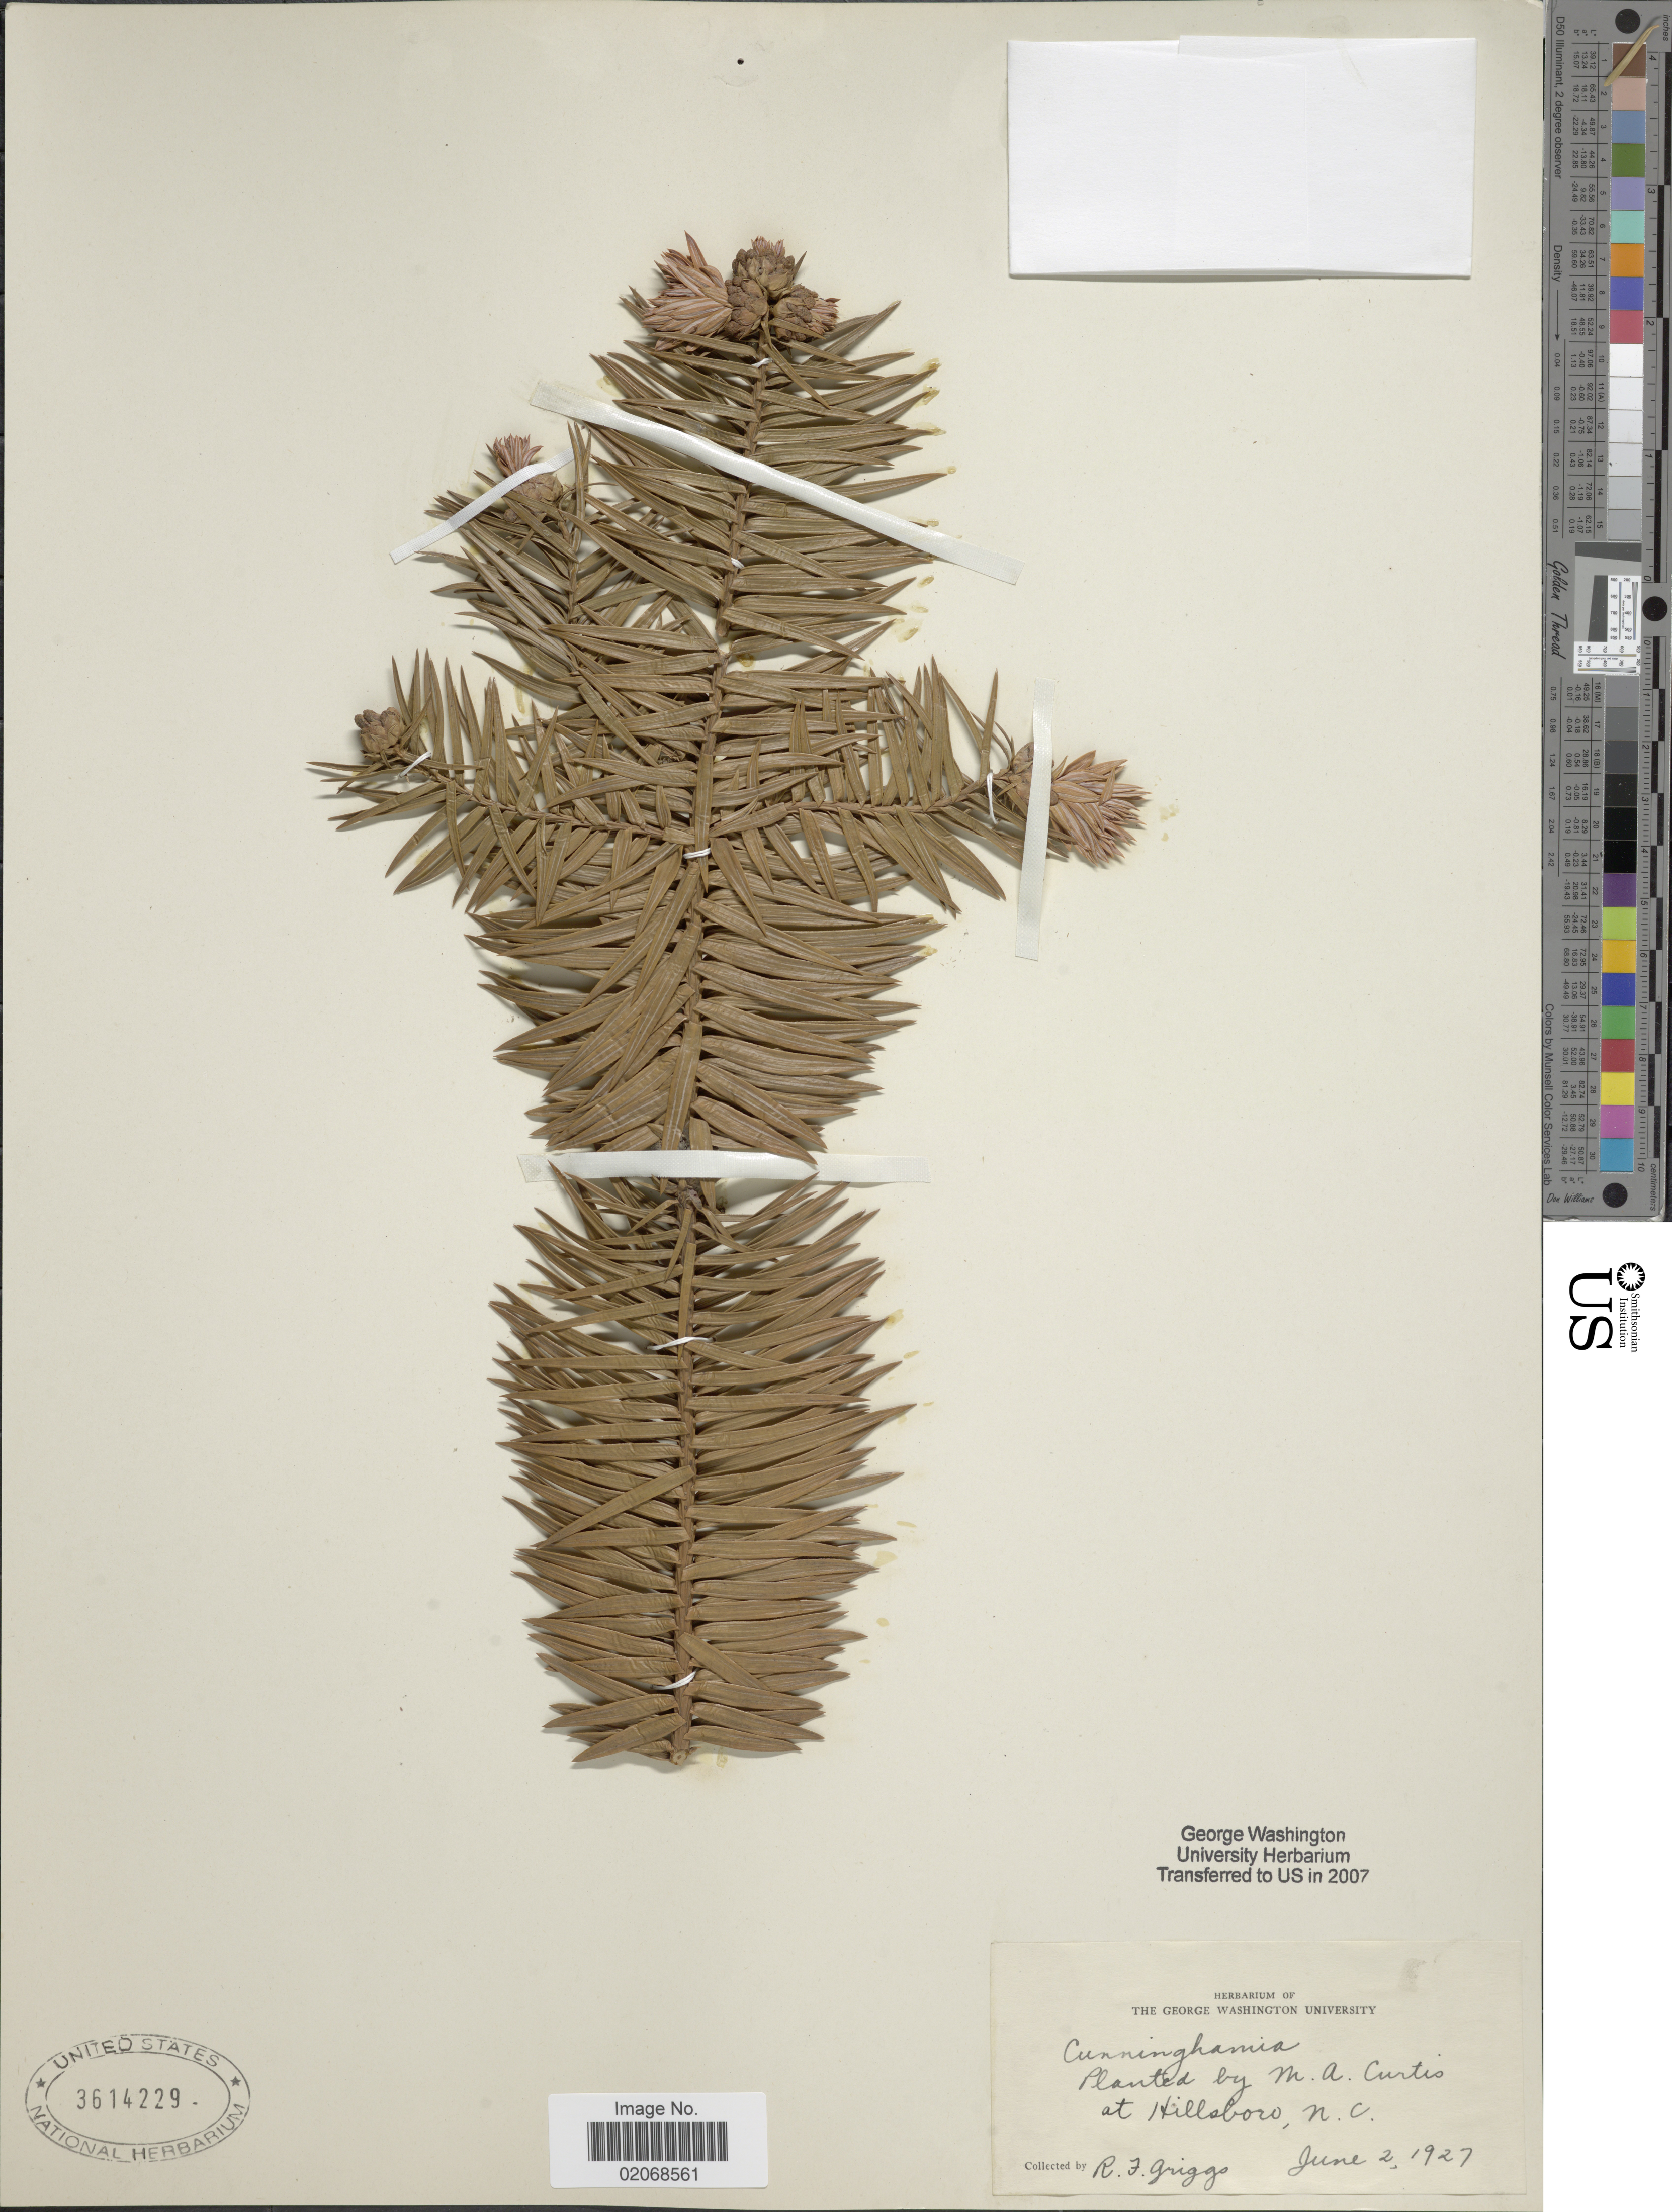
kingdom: Plantae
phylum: Tracheophyta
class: Pinopsida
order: Pinales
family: Cupressaceae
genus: Cunninghamia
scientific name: Cunninghamia lanceolata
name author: (Lamb.) Hook.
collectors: R. F. Griggs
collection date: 1927-06-02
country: United States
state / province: North Carolina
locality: Hillsboro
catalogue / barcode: US 3614229